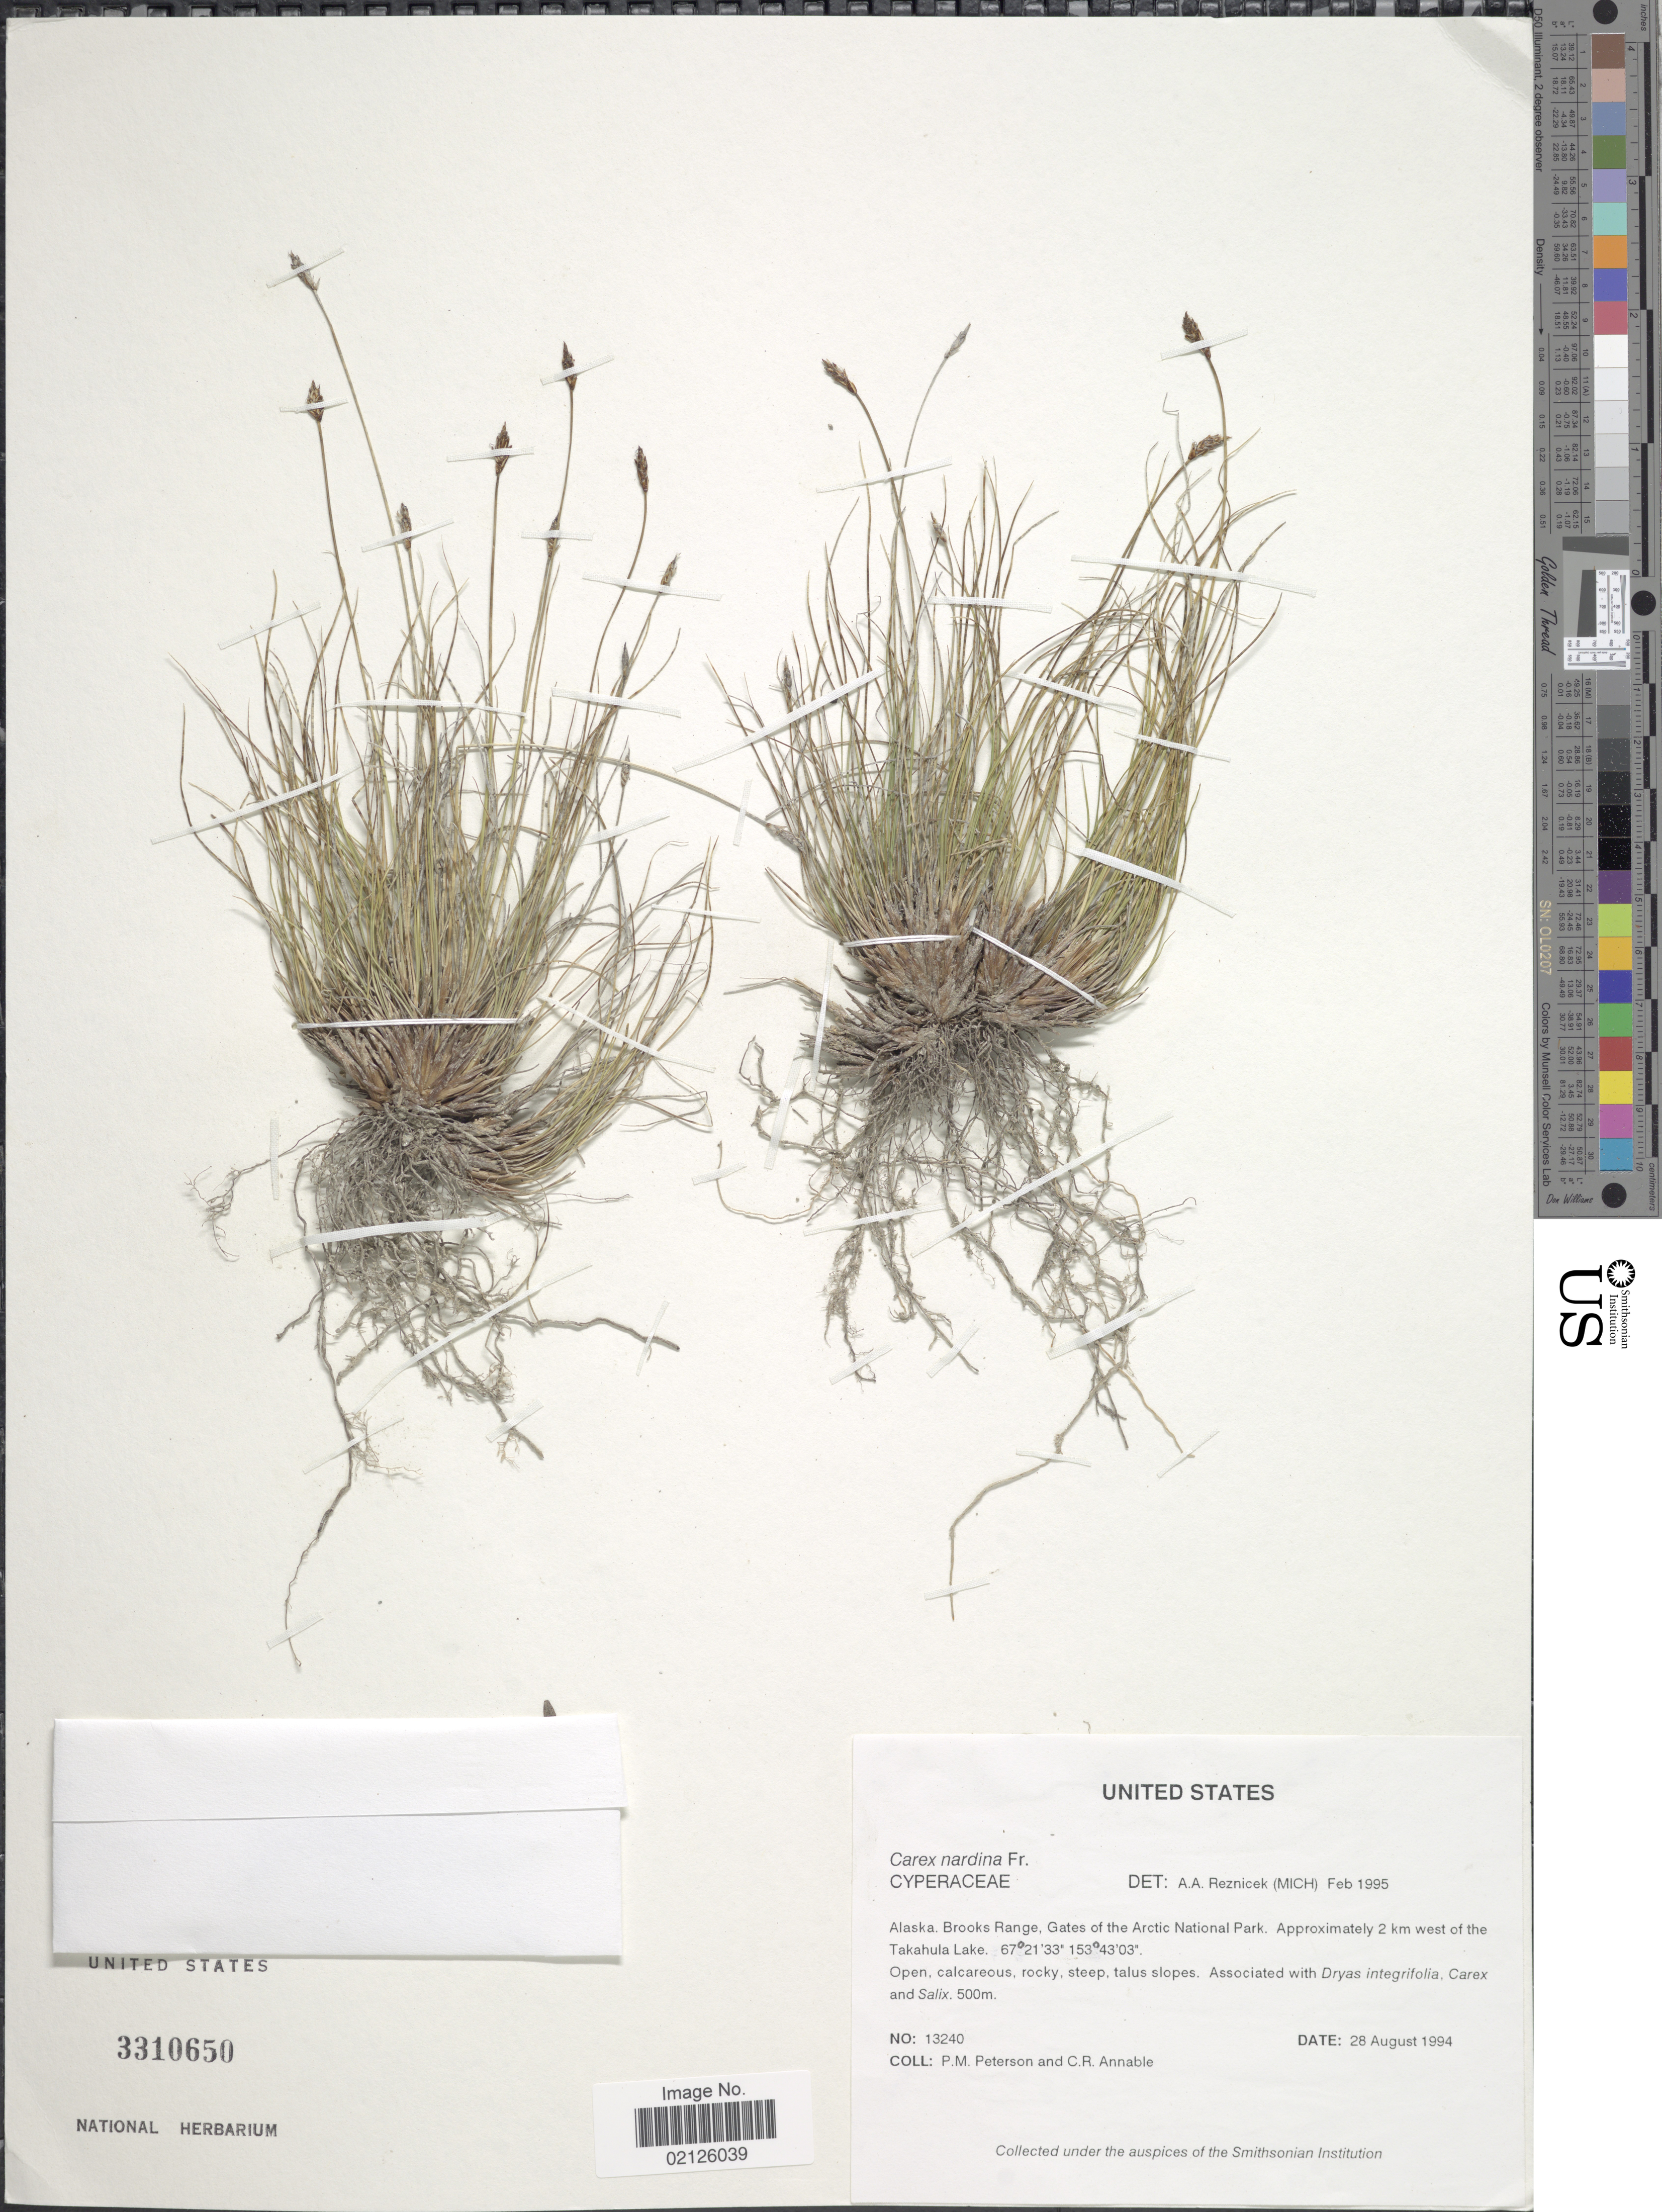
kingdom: Plantae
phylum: Tracheophyta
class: Liliopsida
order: Poales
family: Cyperaceae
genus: Carex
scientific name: Carex nardina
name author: (Hornem.) Fr.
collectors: P. M. Peterson & C. R. Annable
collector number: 13240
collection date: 1994-08-28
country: United States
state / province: Alaska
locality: Brooks Range, Gates of the Arctic National Park. Approximately 2 km west of the Takahula Lake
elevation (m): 500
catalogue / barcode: US 3310650